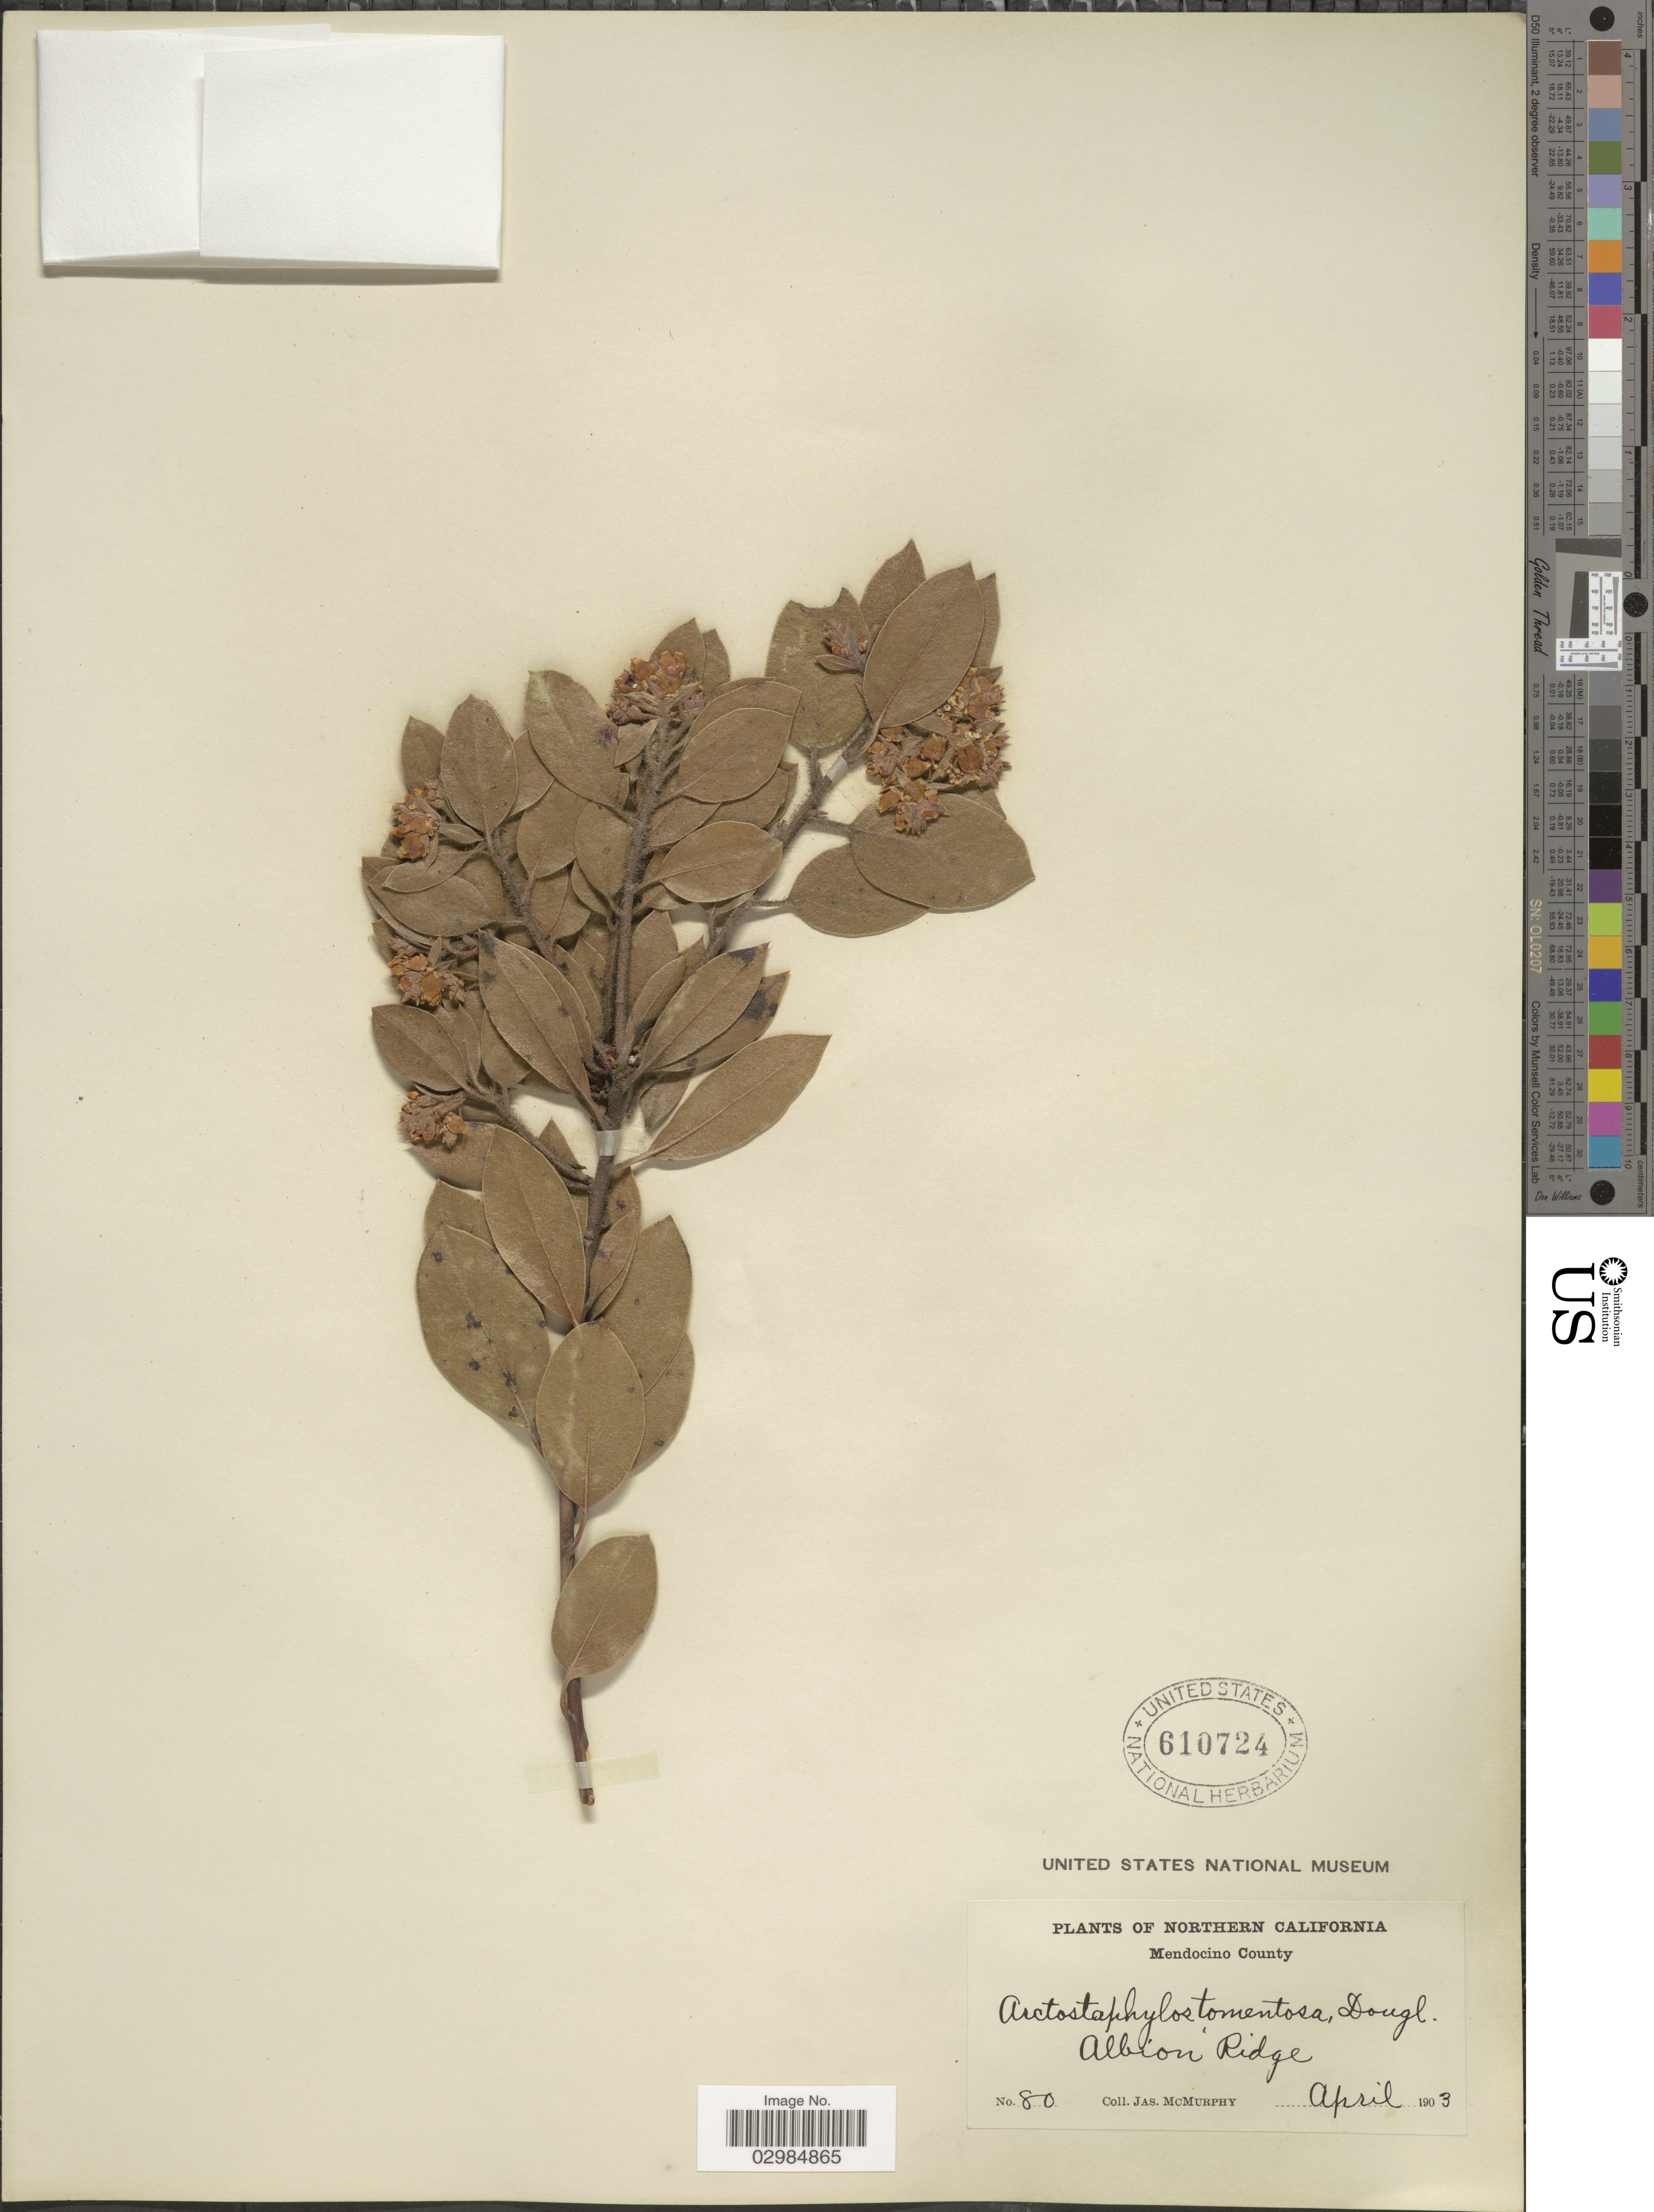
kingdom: Plantae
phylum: Tracheophyta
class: Magnoliopsida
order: Ericales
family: Ericaceae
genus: Arctostaphylos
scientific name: Arctostaphylos tomentosa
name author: (Pursh) Lindl.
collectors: J. McMurphy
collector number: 80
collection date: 1903-04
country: United States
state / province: California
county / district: Mendocino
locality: Northern California. Mendocino County. Albion County.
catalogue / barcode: US 610724